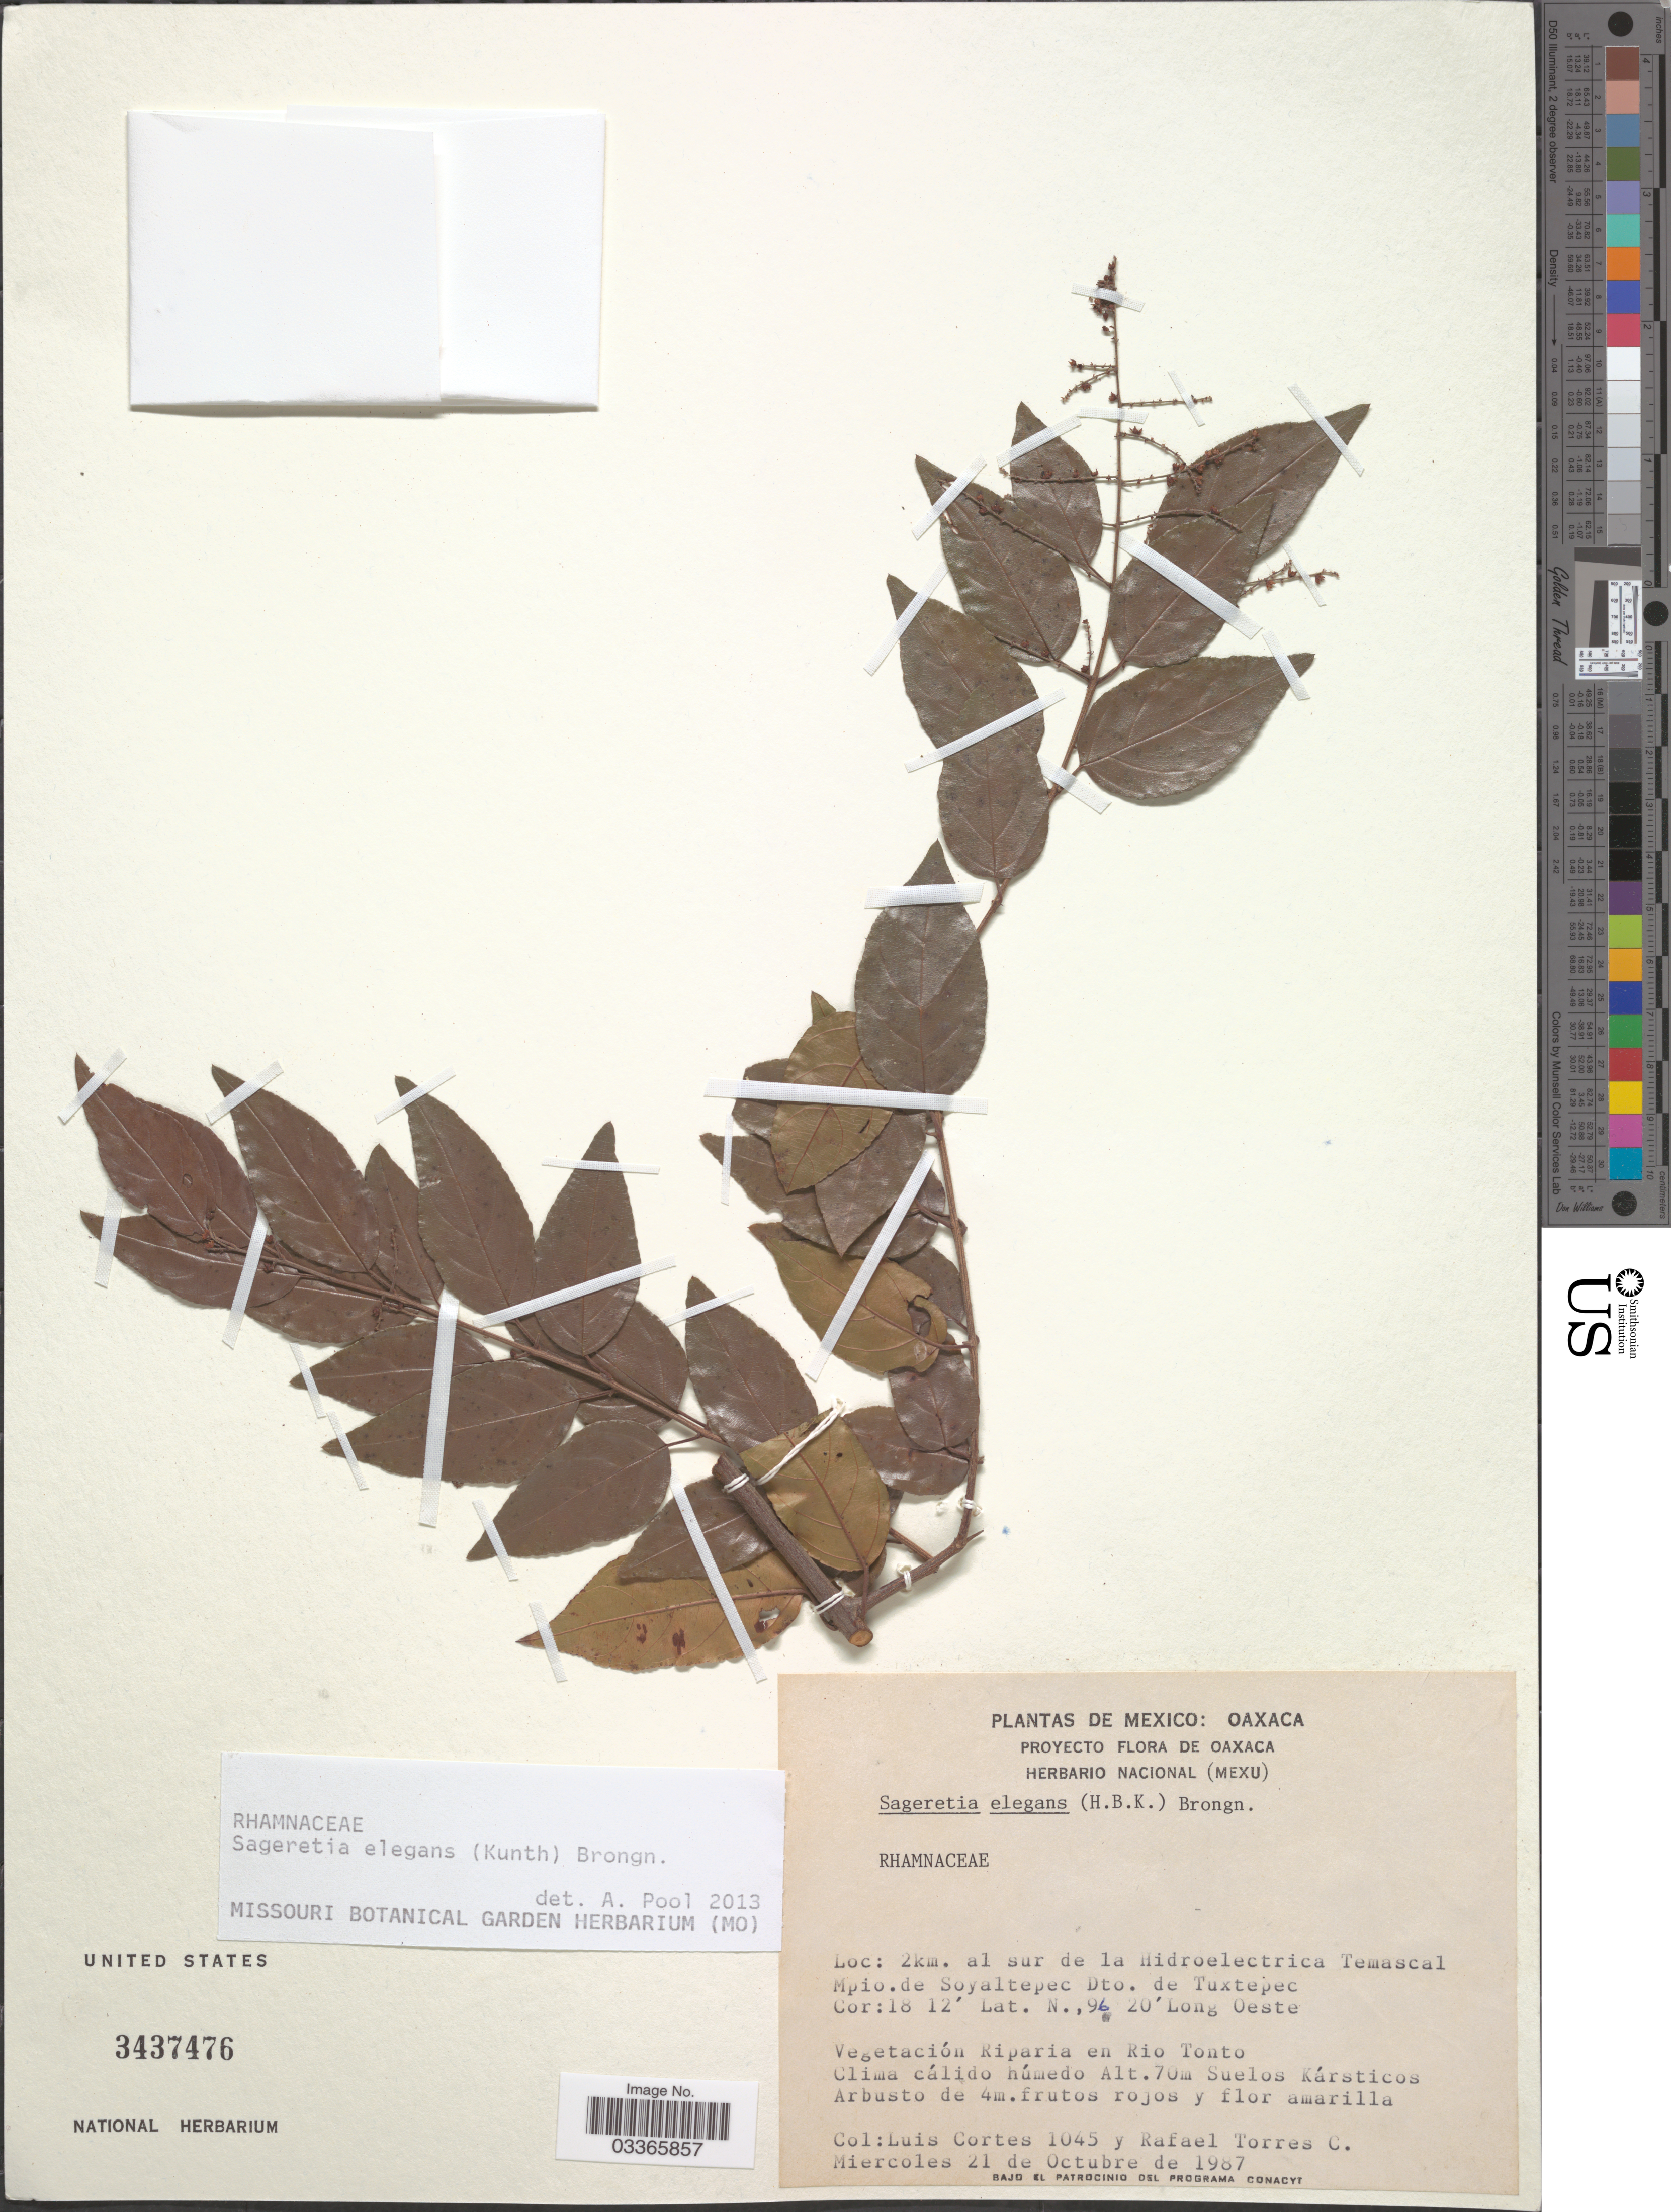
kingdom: Plantae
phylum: Tracheophyta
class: Magnoliopsida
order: Rosales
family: Rhamnaceae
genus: Sageretia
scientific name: Sageretia elegans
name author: (Kunth) Brongn.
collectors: L. Cortes & R. Torres C.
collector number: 1045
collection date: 1987-10-21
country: Mexico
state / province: Oaxaca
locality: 2km. al sur de la Hidroelectrica Temascal Mpio. de Soyaltepec Dtop. de Tuxtepec Cor [unsure placement]. Vegetación Riparia en Rio Tonto. [unsure placement]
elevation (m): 70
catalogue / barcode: US 3437476